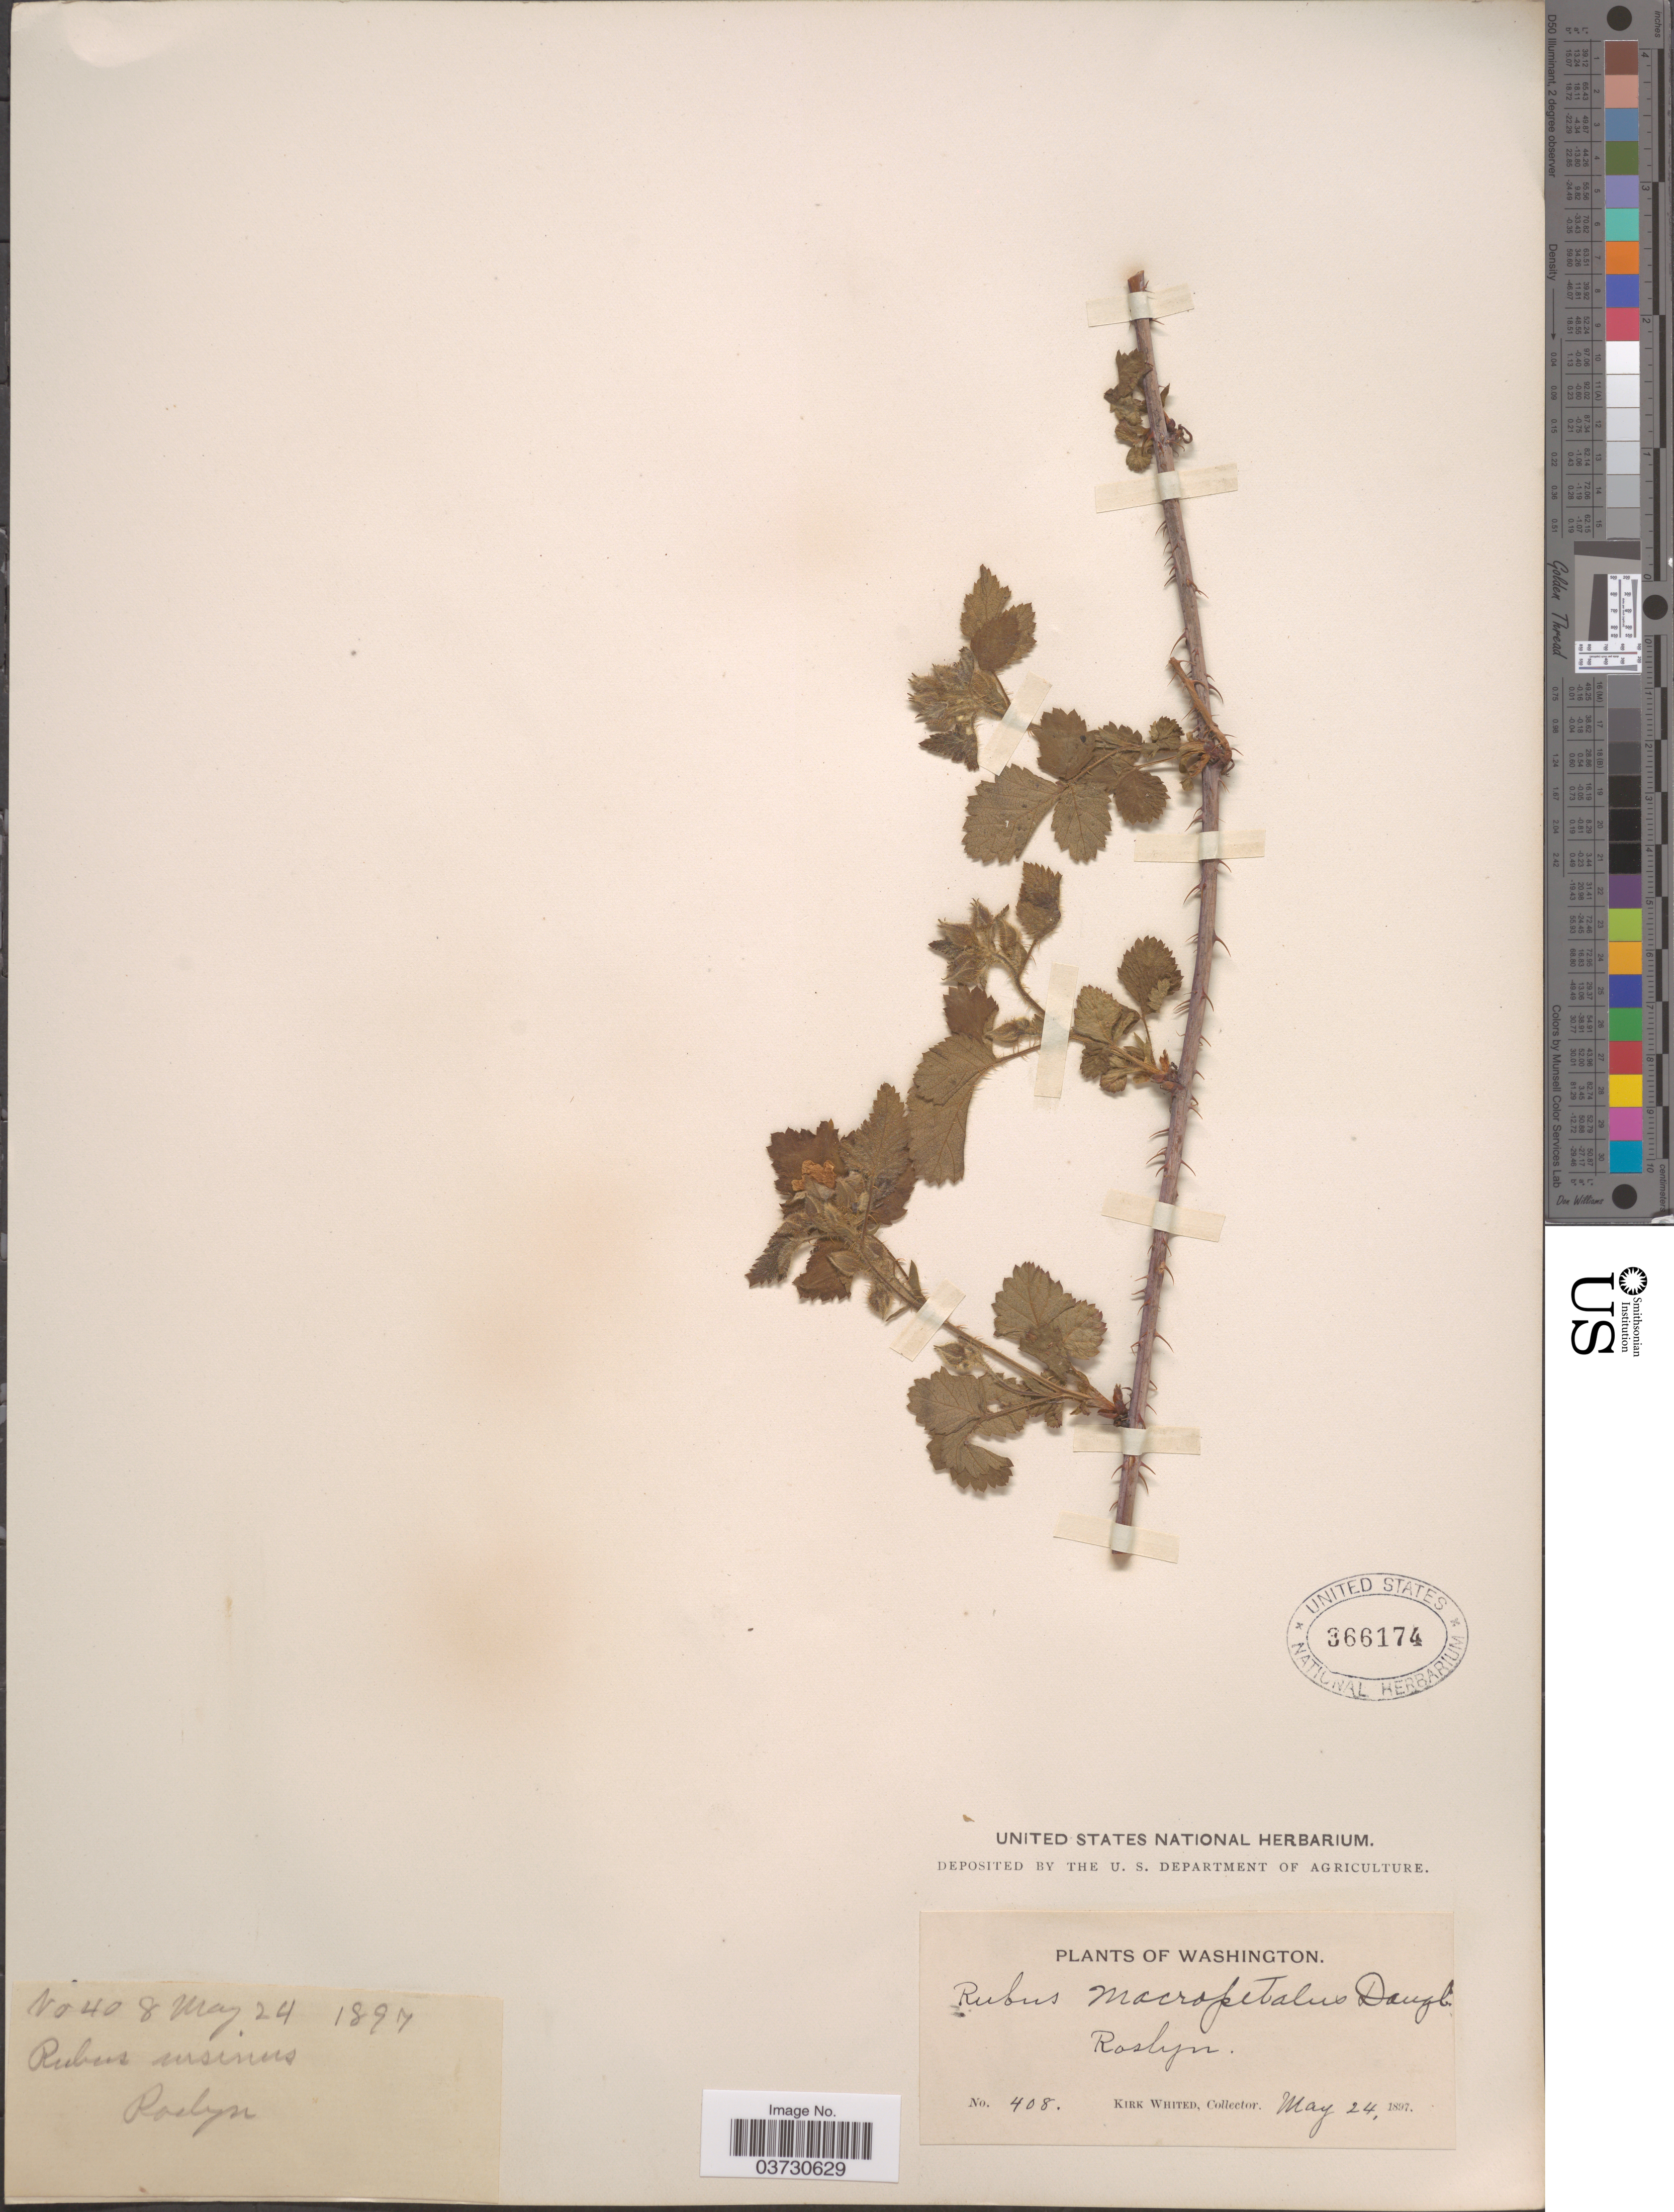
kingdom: Plantae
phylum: Tracheophyta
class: Magnoliopsida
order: Rosales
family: Rosaceae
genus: Rubus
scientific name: Rubus macropetalus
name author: Douglas ex Hook.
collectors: K. Whited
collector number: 408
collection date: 1897-05-24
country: United States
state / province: Washington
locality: Roslyn.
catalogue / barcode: US 366174